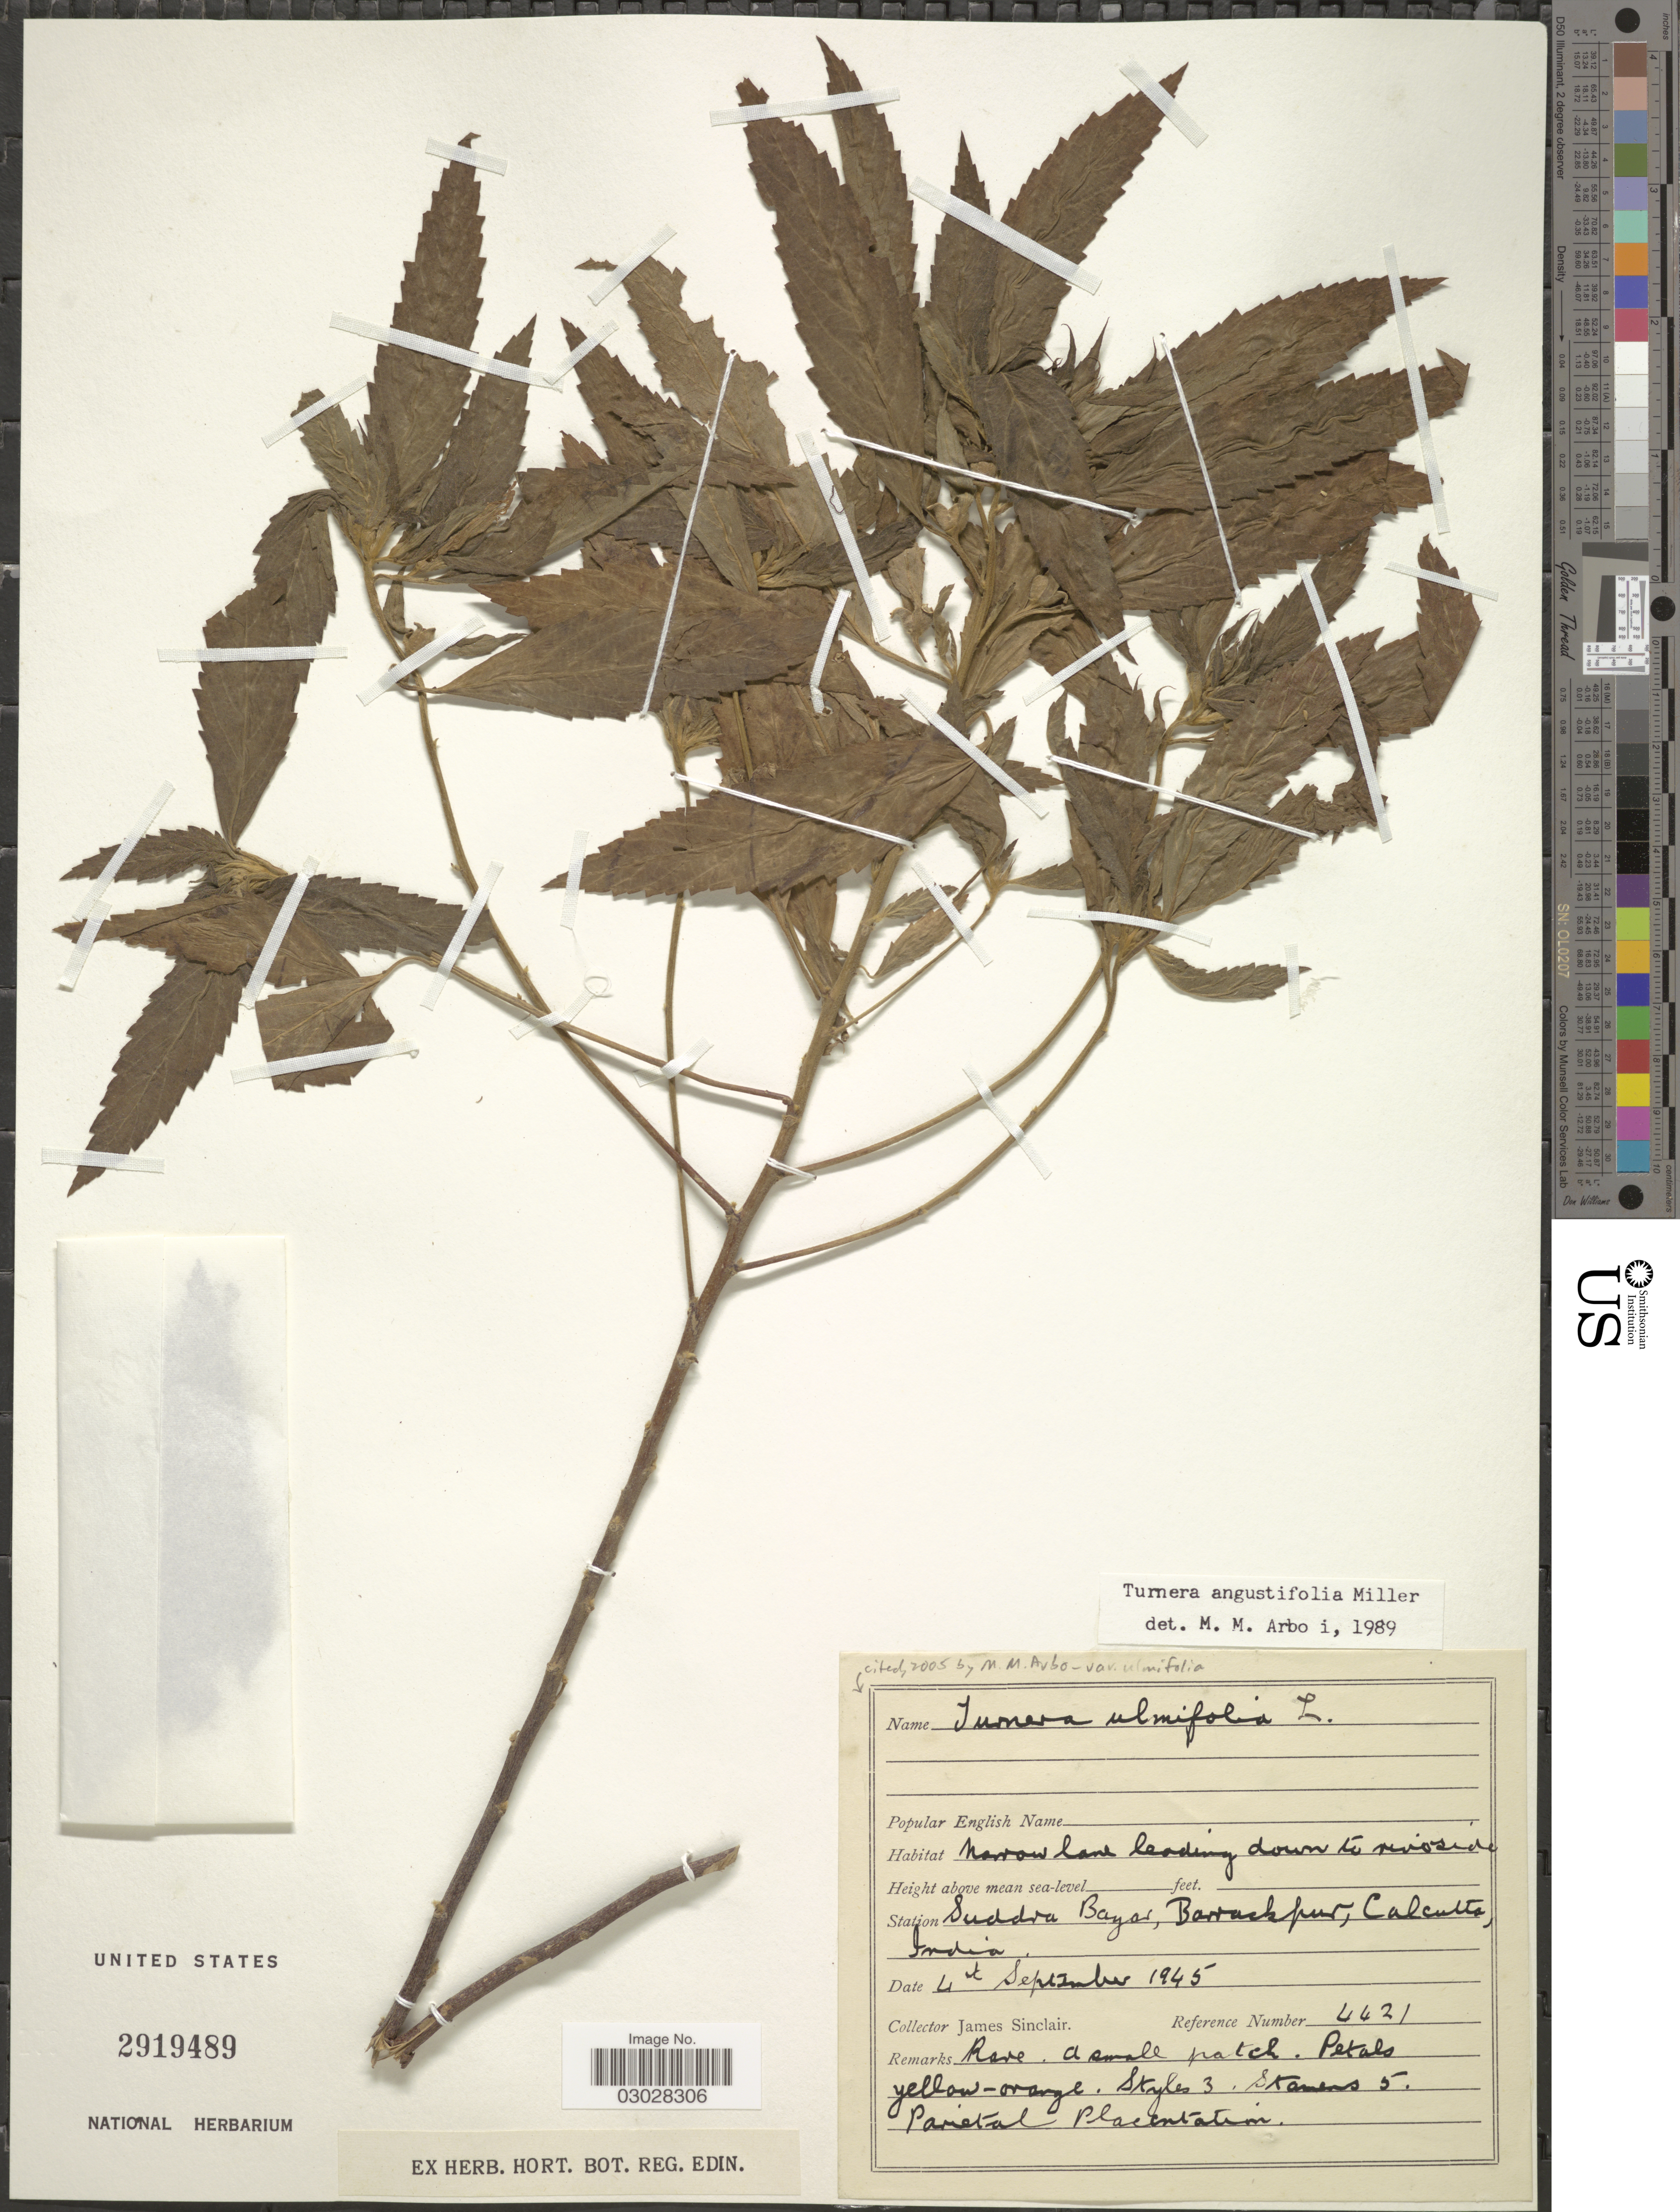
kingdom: Plantae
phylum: Tracheophyta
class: Magnoliopsida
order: Malpighiales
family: Turneraceae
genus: Turnera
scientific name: Turnera ulmifolia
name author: L.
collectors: J. Sinclair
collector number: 4421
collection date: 1945-09-04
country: India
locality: Station Suddra Bayas, Barrakpus, Calcutta.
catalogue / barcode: US 2919489